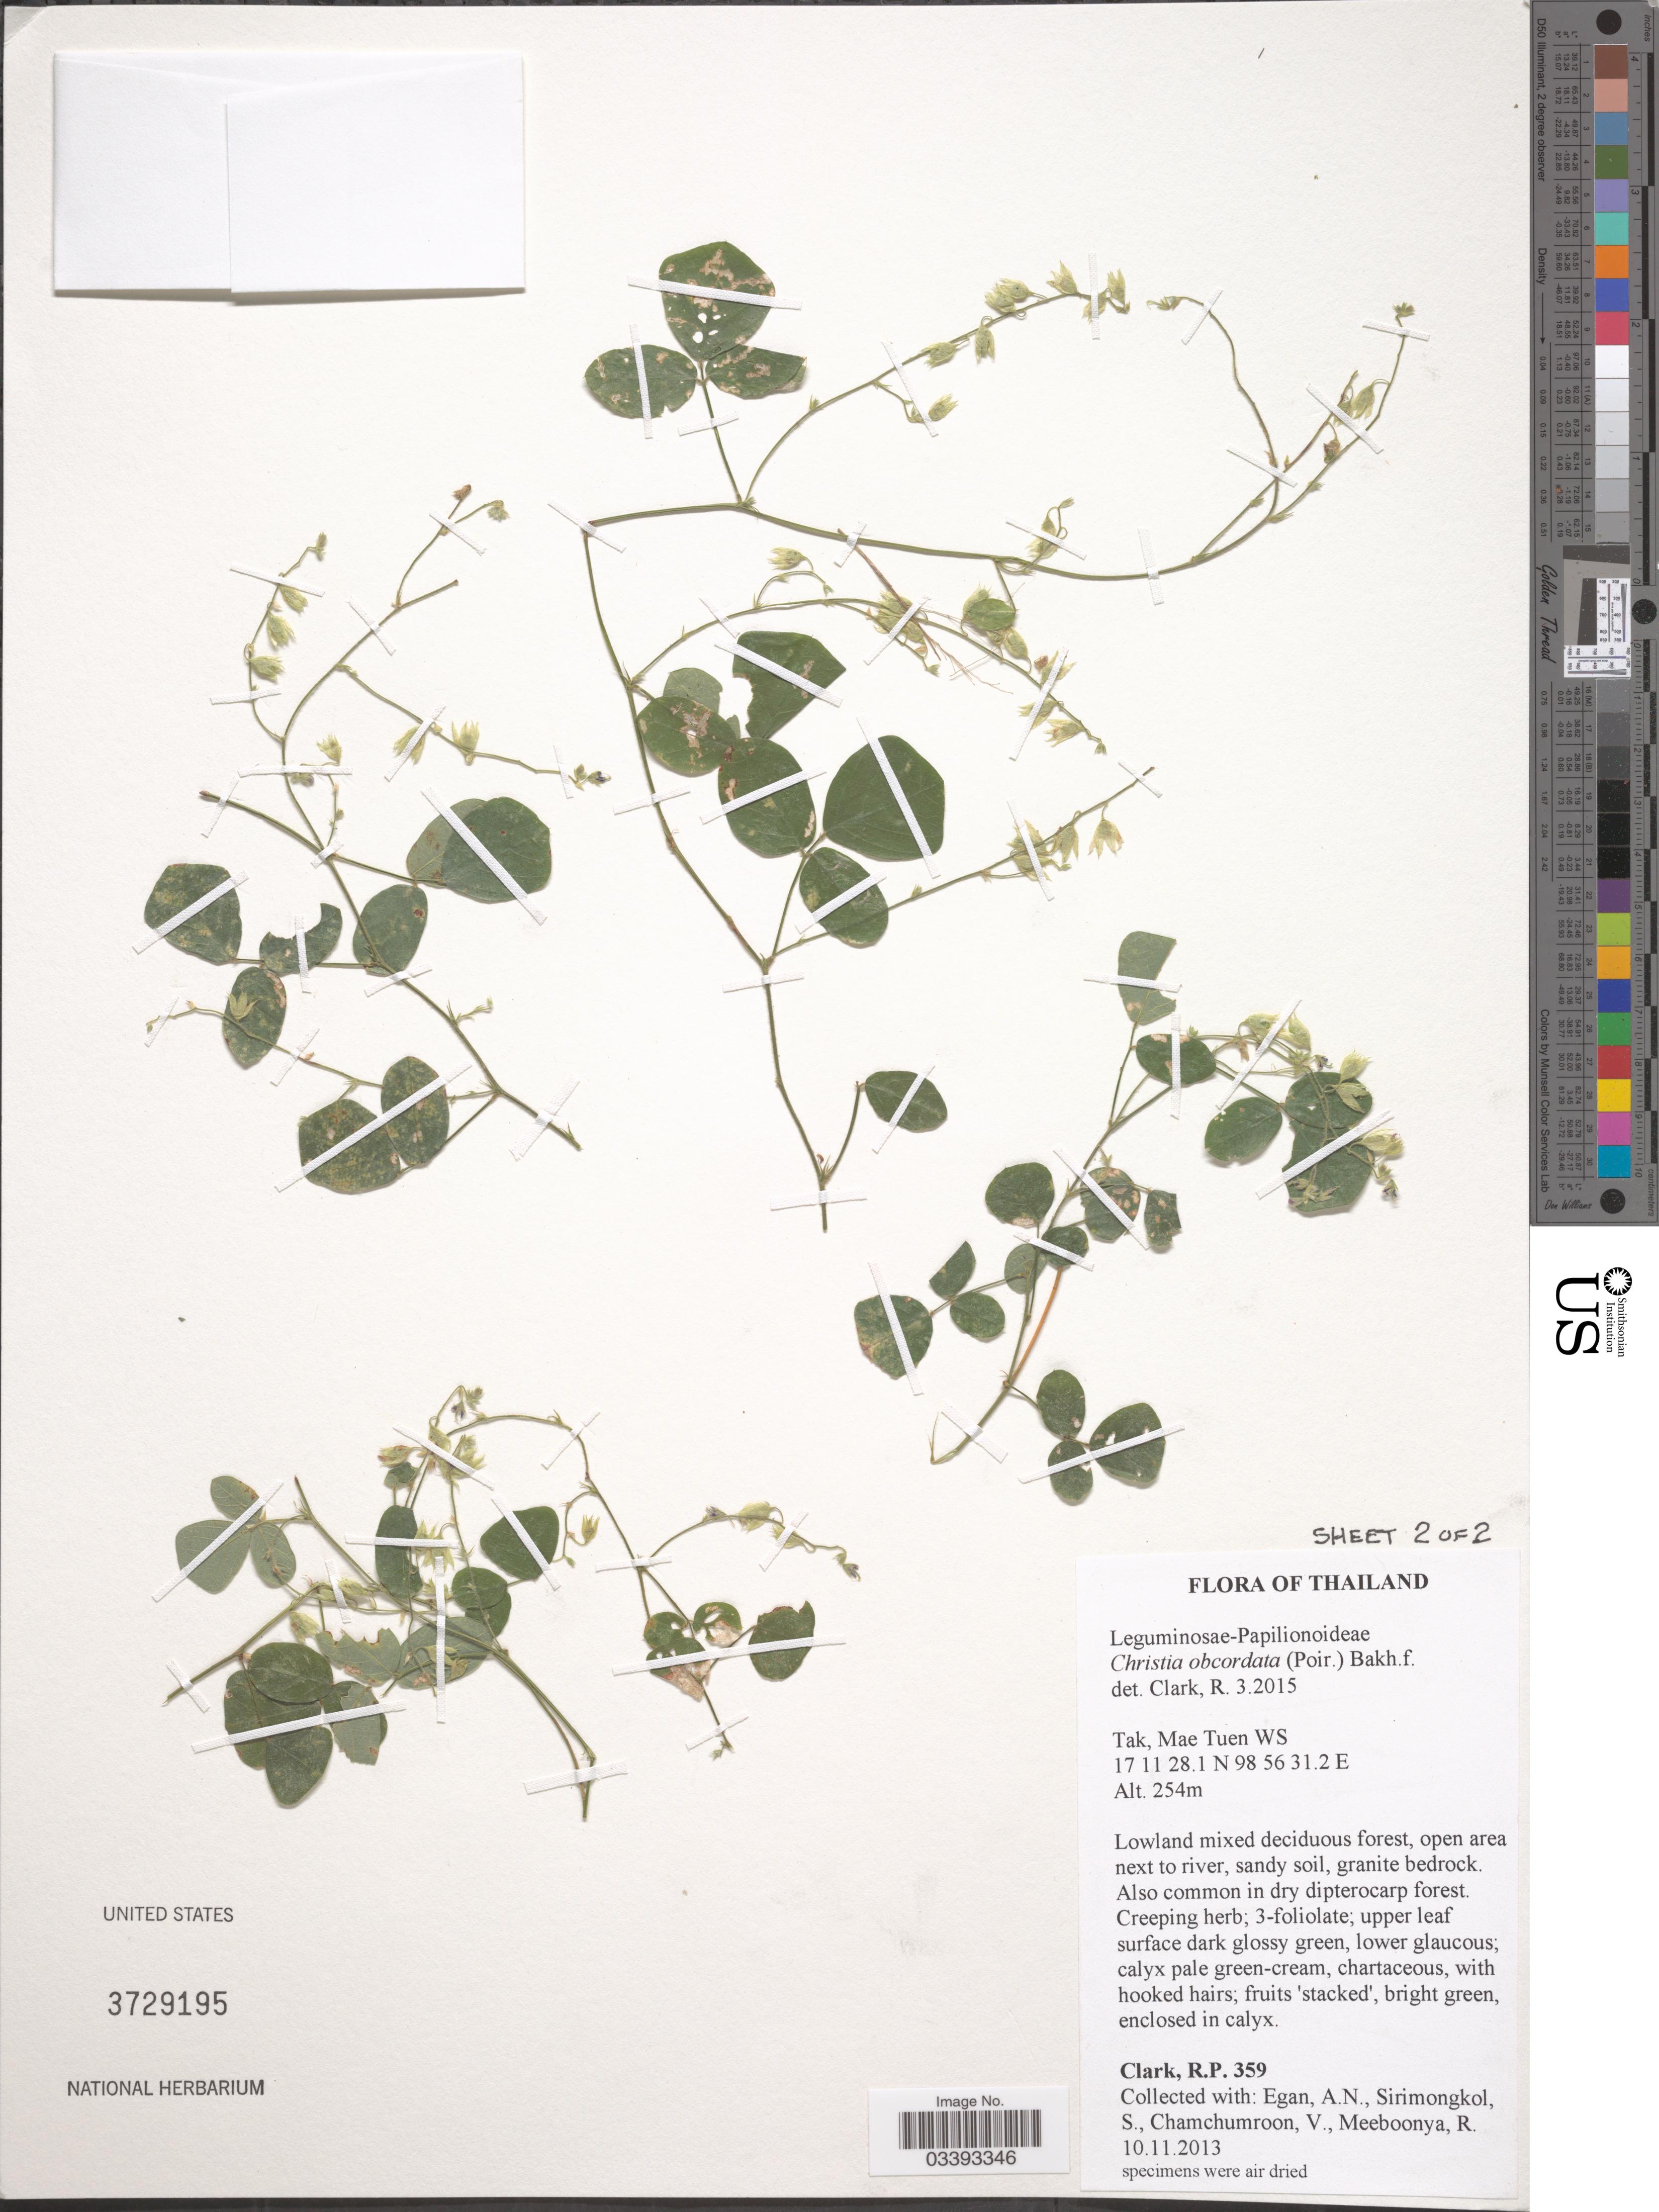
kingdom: Plantae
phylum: Tracheophyta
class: Magnoliopsida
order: Fabales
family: Fabaceae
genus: Christia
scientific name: Christia obcordata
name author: (Poir.) Bakh. f. ex Meeuwen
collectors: R. P. Clark, A. N. Egan, S. Sirimongkol, V. Chamchumroon & R. Meeboonya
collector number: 359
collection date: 2013-11-10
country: Thailand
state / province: Tak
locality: Mae Tuen WS.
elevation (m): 254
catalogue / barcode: US 3729195